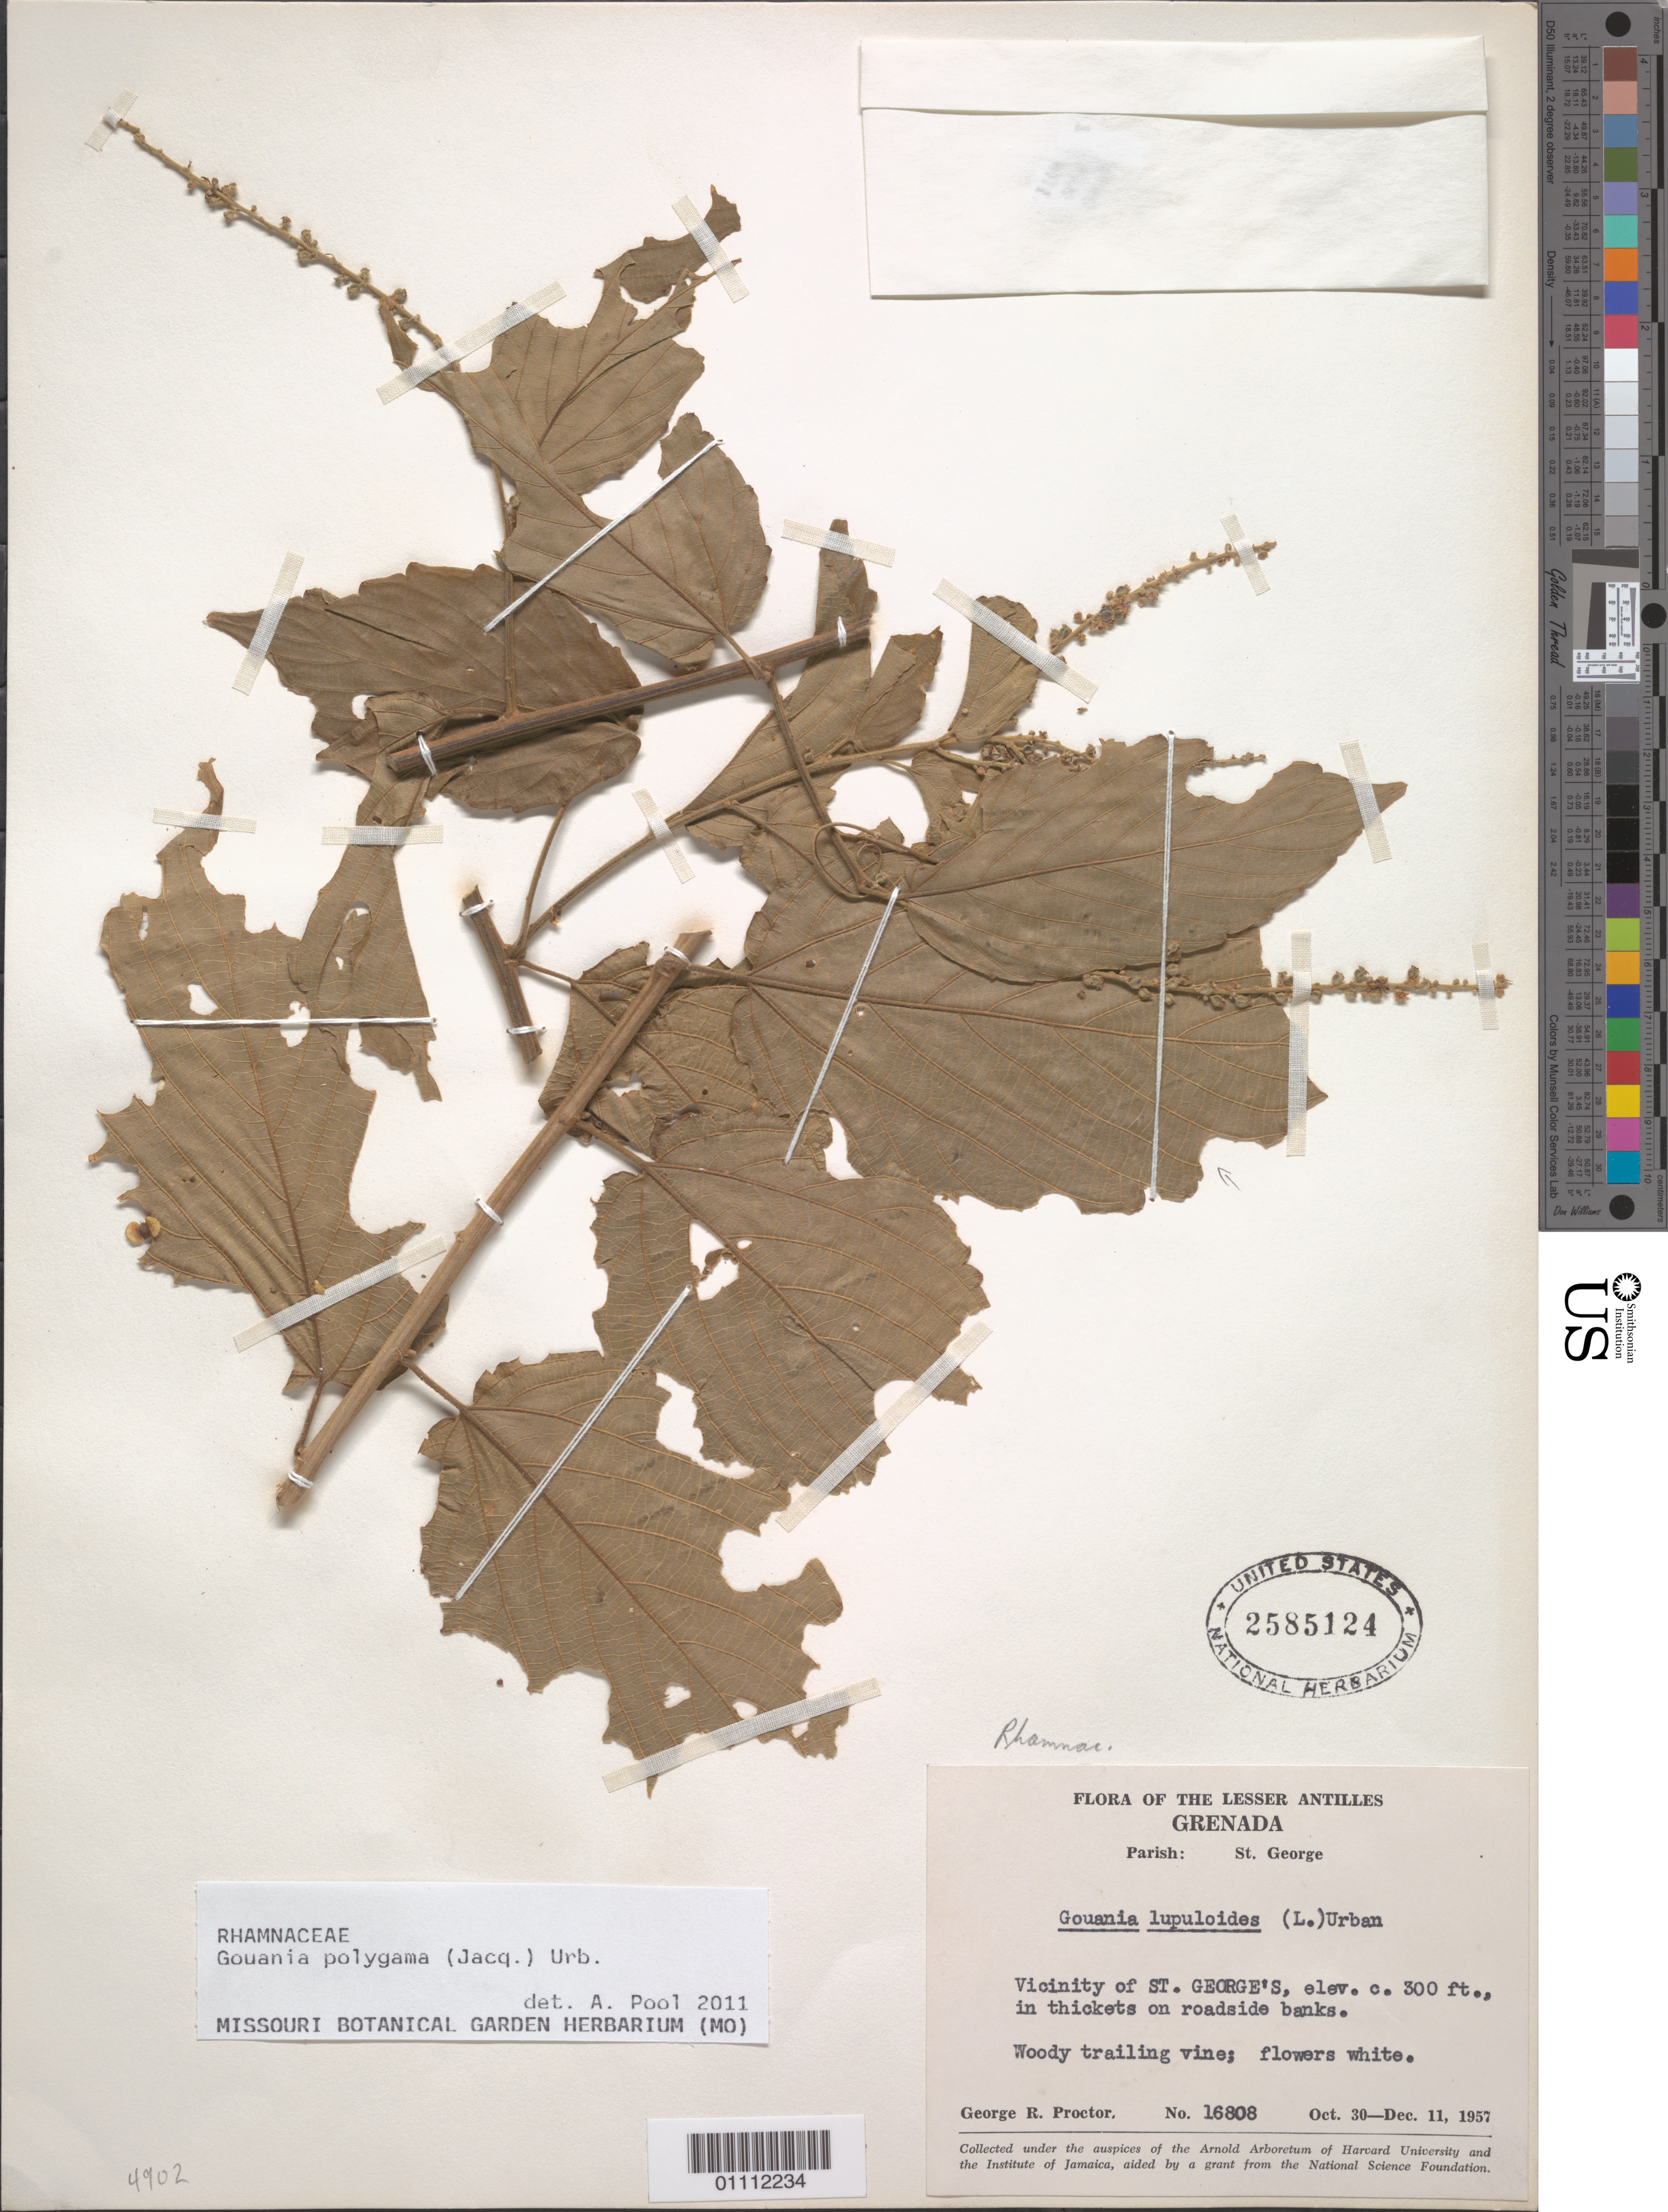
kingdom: Plantae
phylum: Tracheophyta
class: Magnoliopsida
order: Rosales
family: Rhamnaceae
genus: Gouania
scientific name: Gouania polygama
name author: (Jacq.) Urb.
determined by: Pool, A., (MO), Missouri Botanical Garden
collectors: G. R. Proctor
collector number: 16808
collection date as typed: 30 Oct 1957 to 11 Dec 1957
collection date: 1957-10-30/1957-12-11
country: Grenada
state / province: Saint George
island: Grenada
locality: St. George vicinity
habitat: In thickets on roadside banks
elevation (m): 91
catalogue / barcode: US 2585124